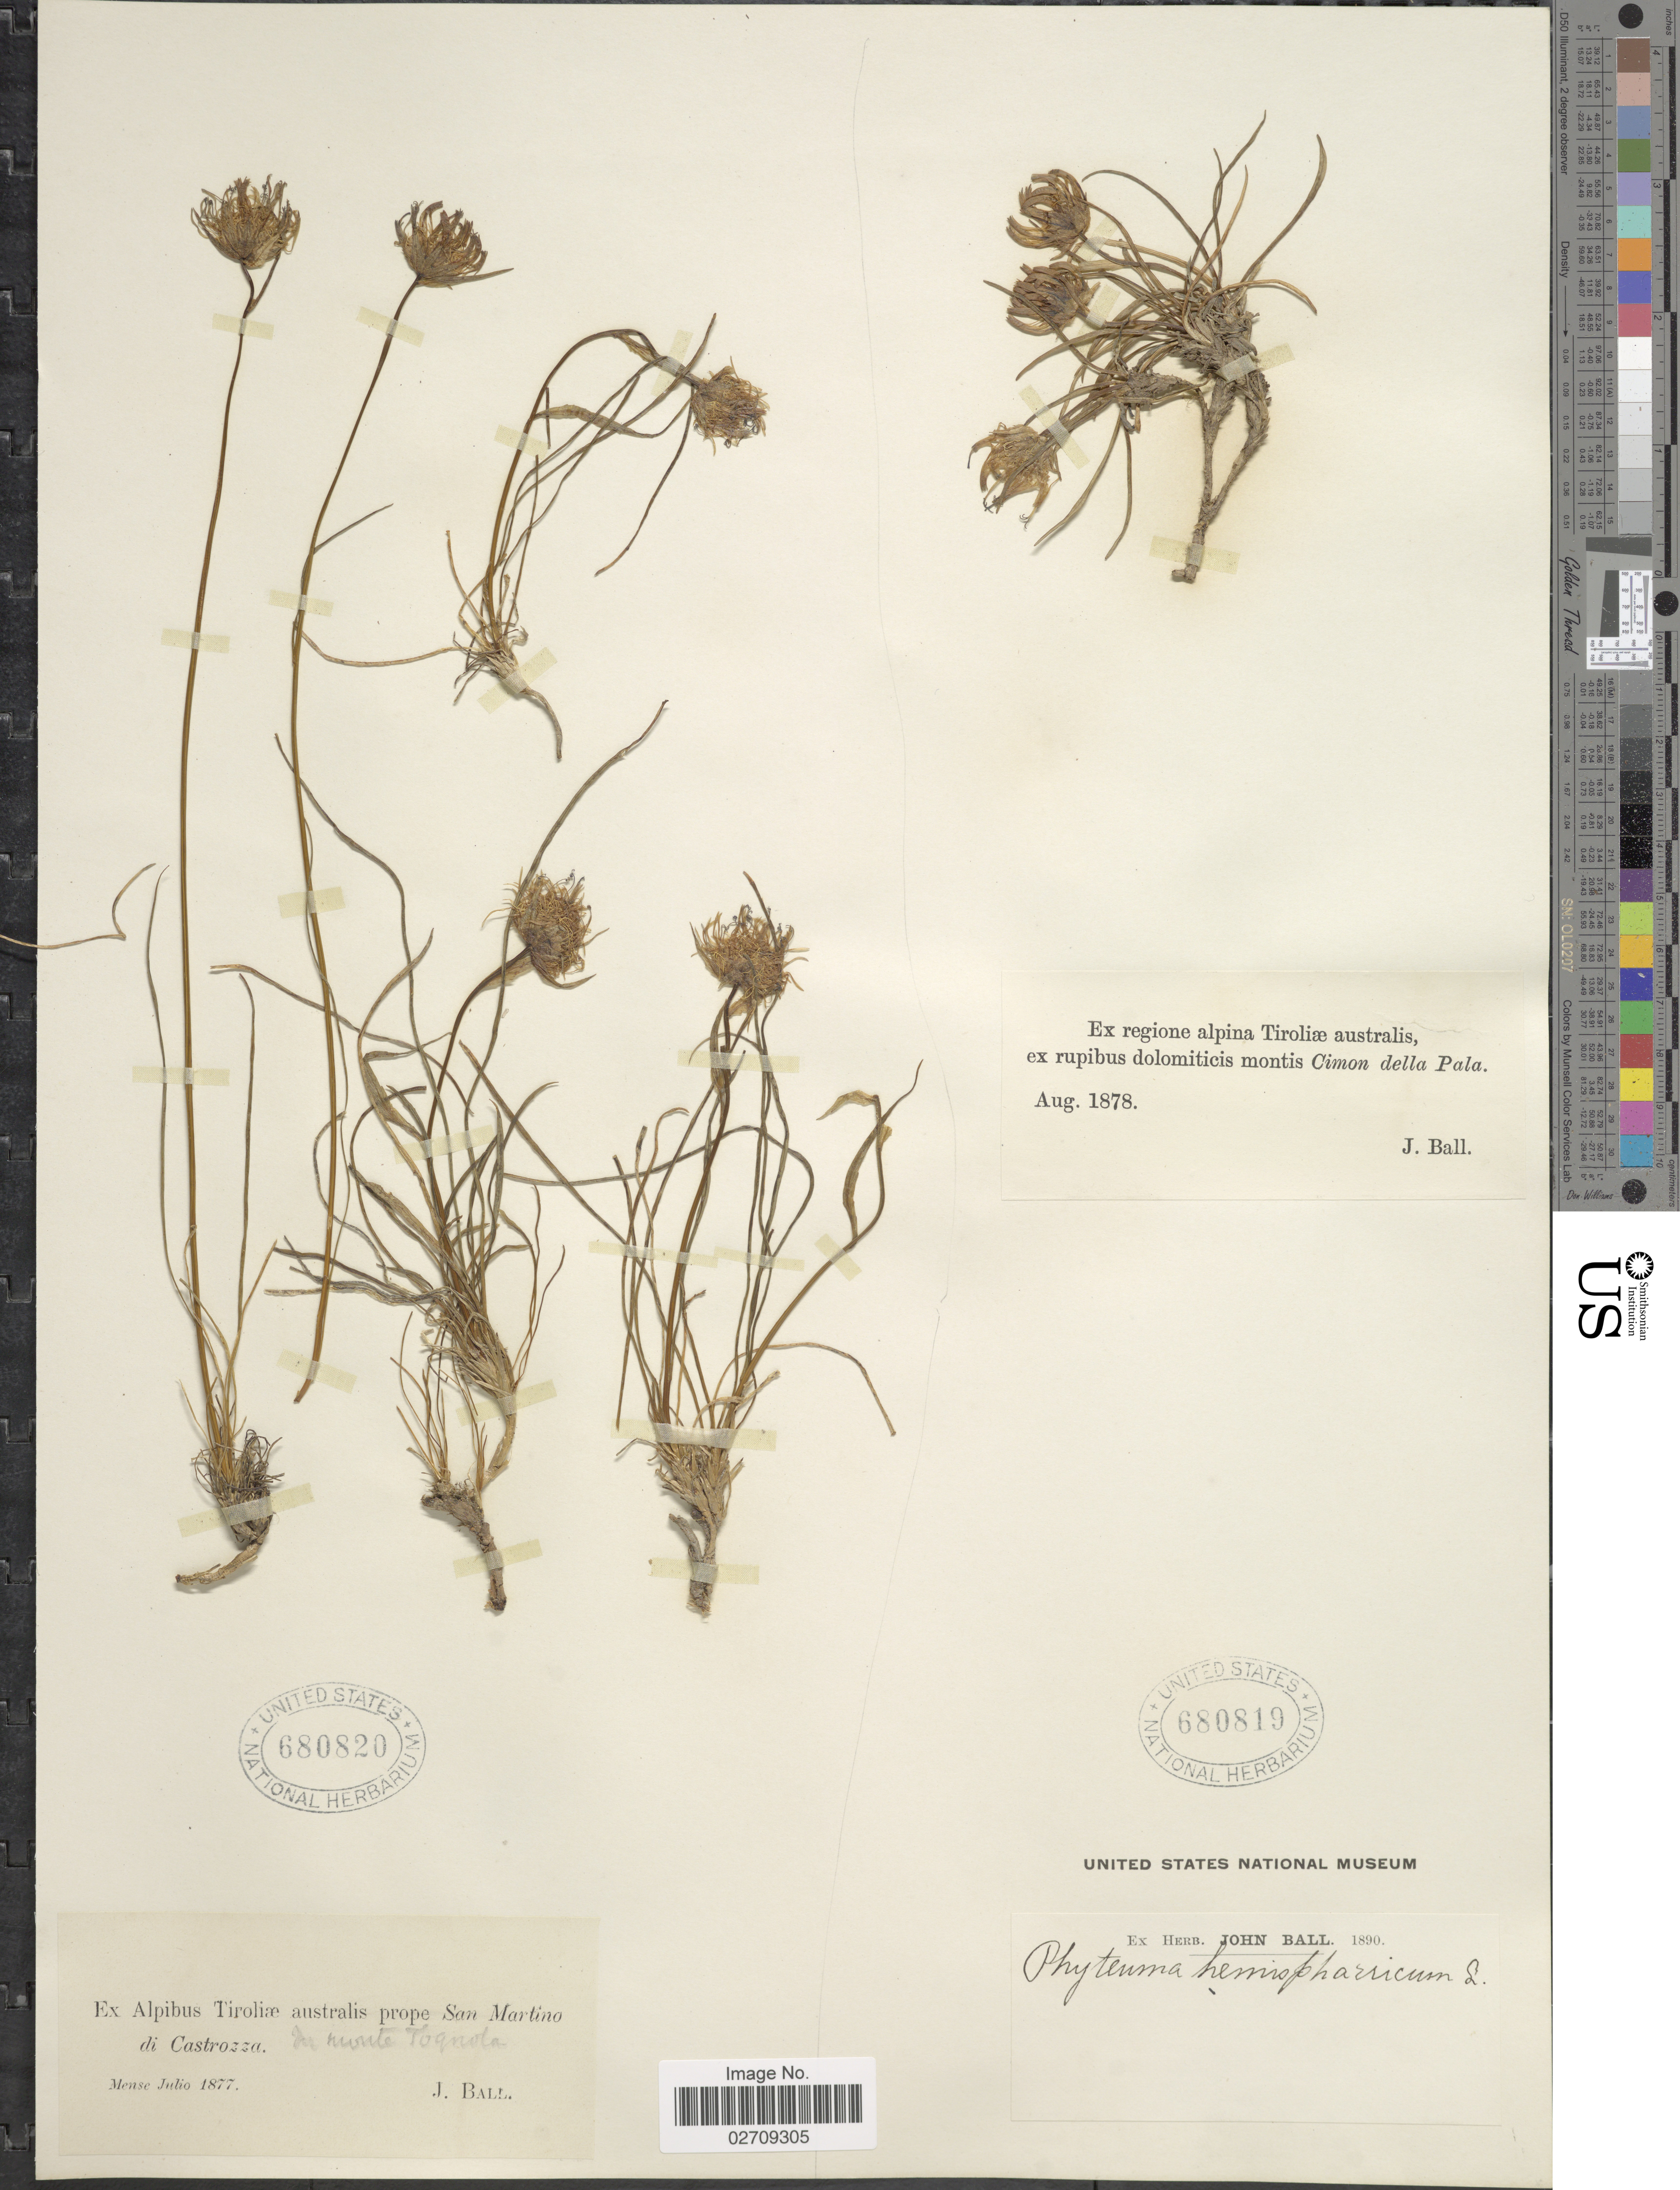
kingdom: Plantae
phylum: Tracheophyta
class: Magnoliopsida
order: Asterales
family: Campanulaceae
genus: Phyteuma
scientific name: Phyteuma hemisphaericum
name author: L.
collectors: J. Ball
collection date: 1877-07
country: Italy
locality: Ex Alpibus Tiroliae australis prope San Martino di Castrozza. In monte Tognola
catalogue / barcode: US 680820